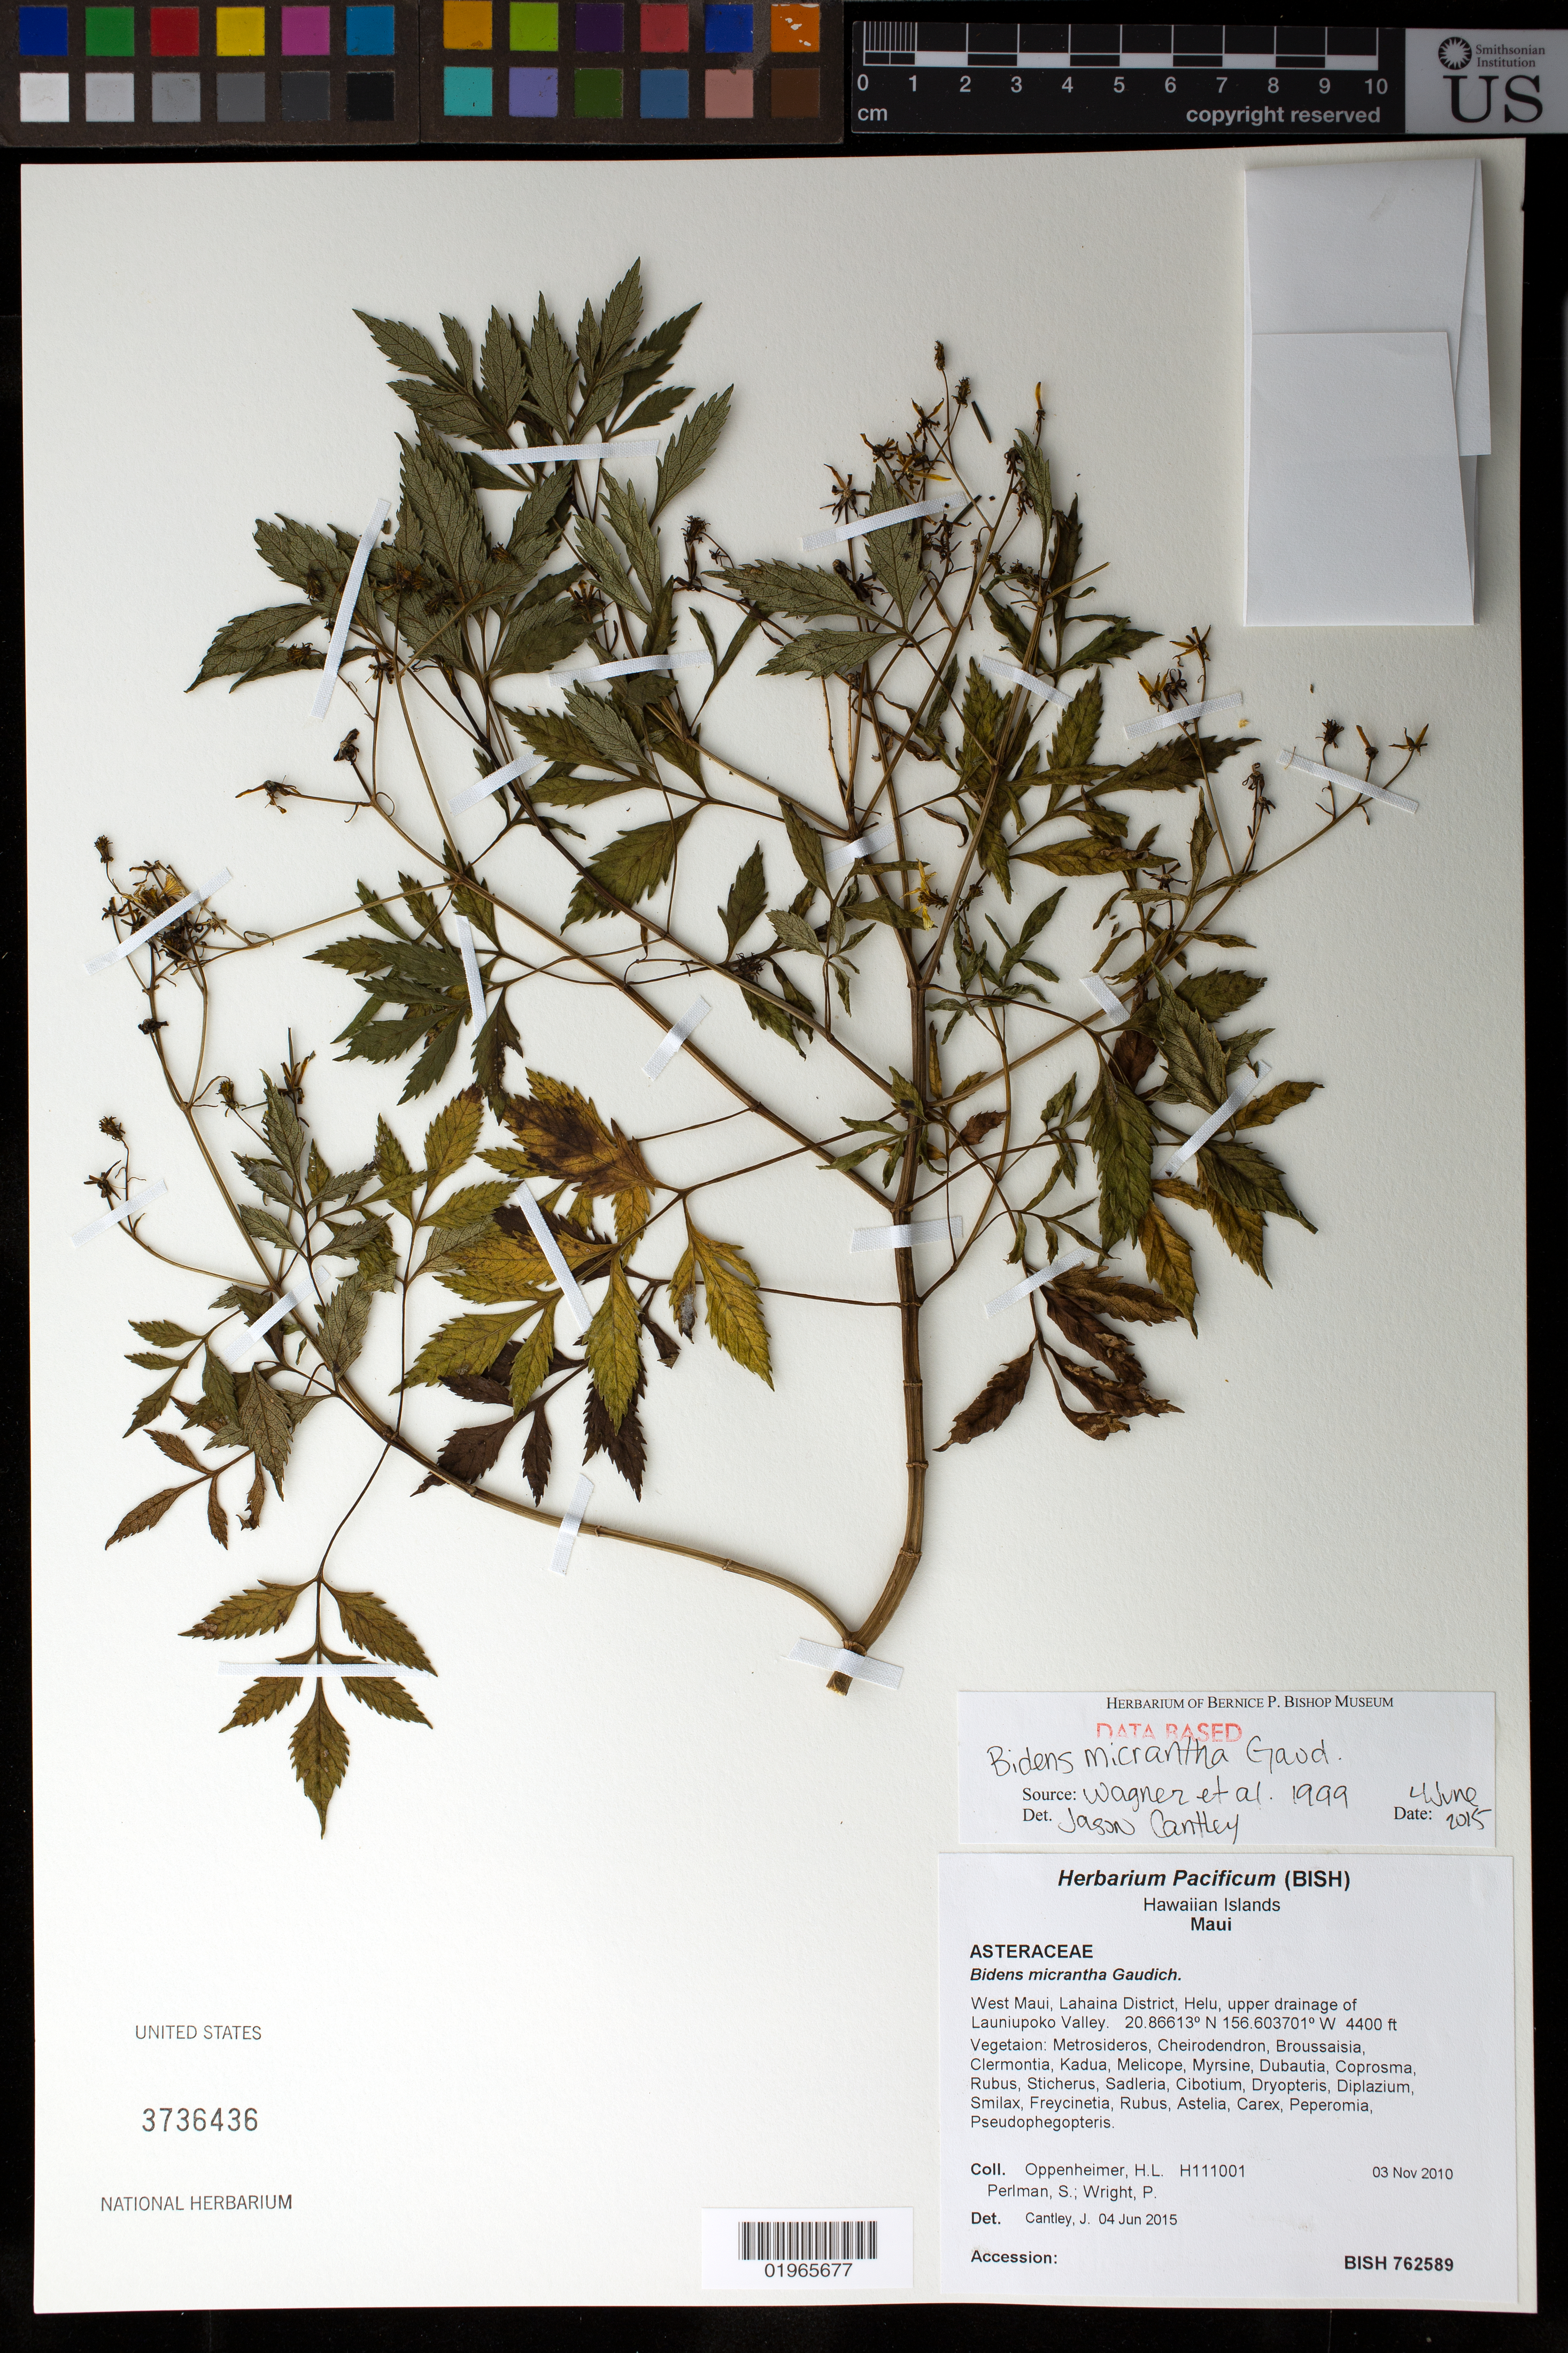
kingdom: Plantae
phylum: Tracheophyta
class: Magnoliopsida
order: Asterales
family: Asteraceae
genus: Bidens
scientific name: Bidens micrantha subsp. micrantha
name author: Gaudich. ex Cass.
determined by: Wagner, W. L., (BOT), Smithsonian Institution - National Museum of Natural History (UNITED STATES)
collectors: H. Oppenheimer, S. P. Perlman & P. Wright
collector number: H111001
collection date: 2010-11-03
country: United States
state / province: Hawaii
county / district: Maui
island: Maui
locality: West Maui, Lahaina District, Helu, upper drainage of Launiupoko Valley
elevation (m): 1341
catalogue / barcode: US 3736436